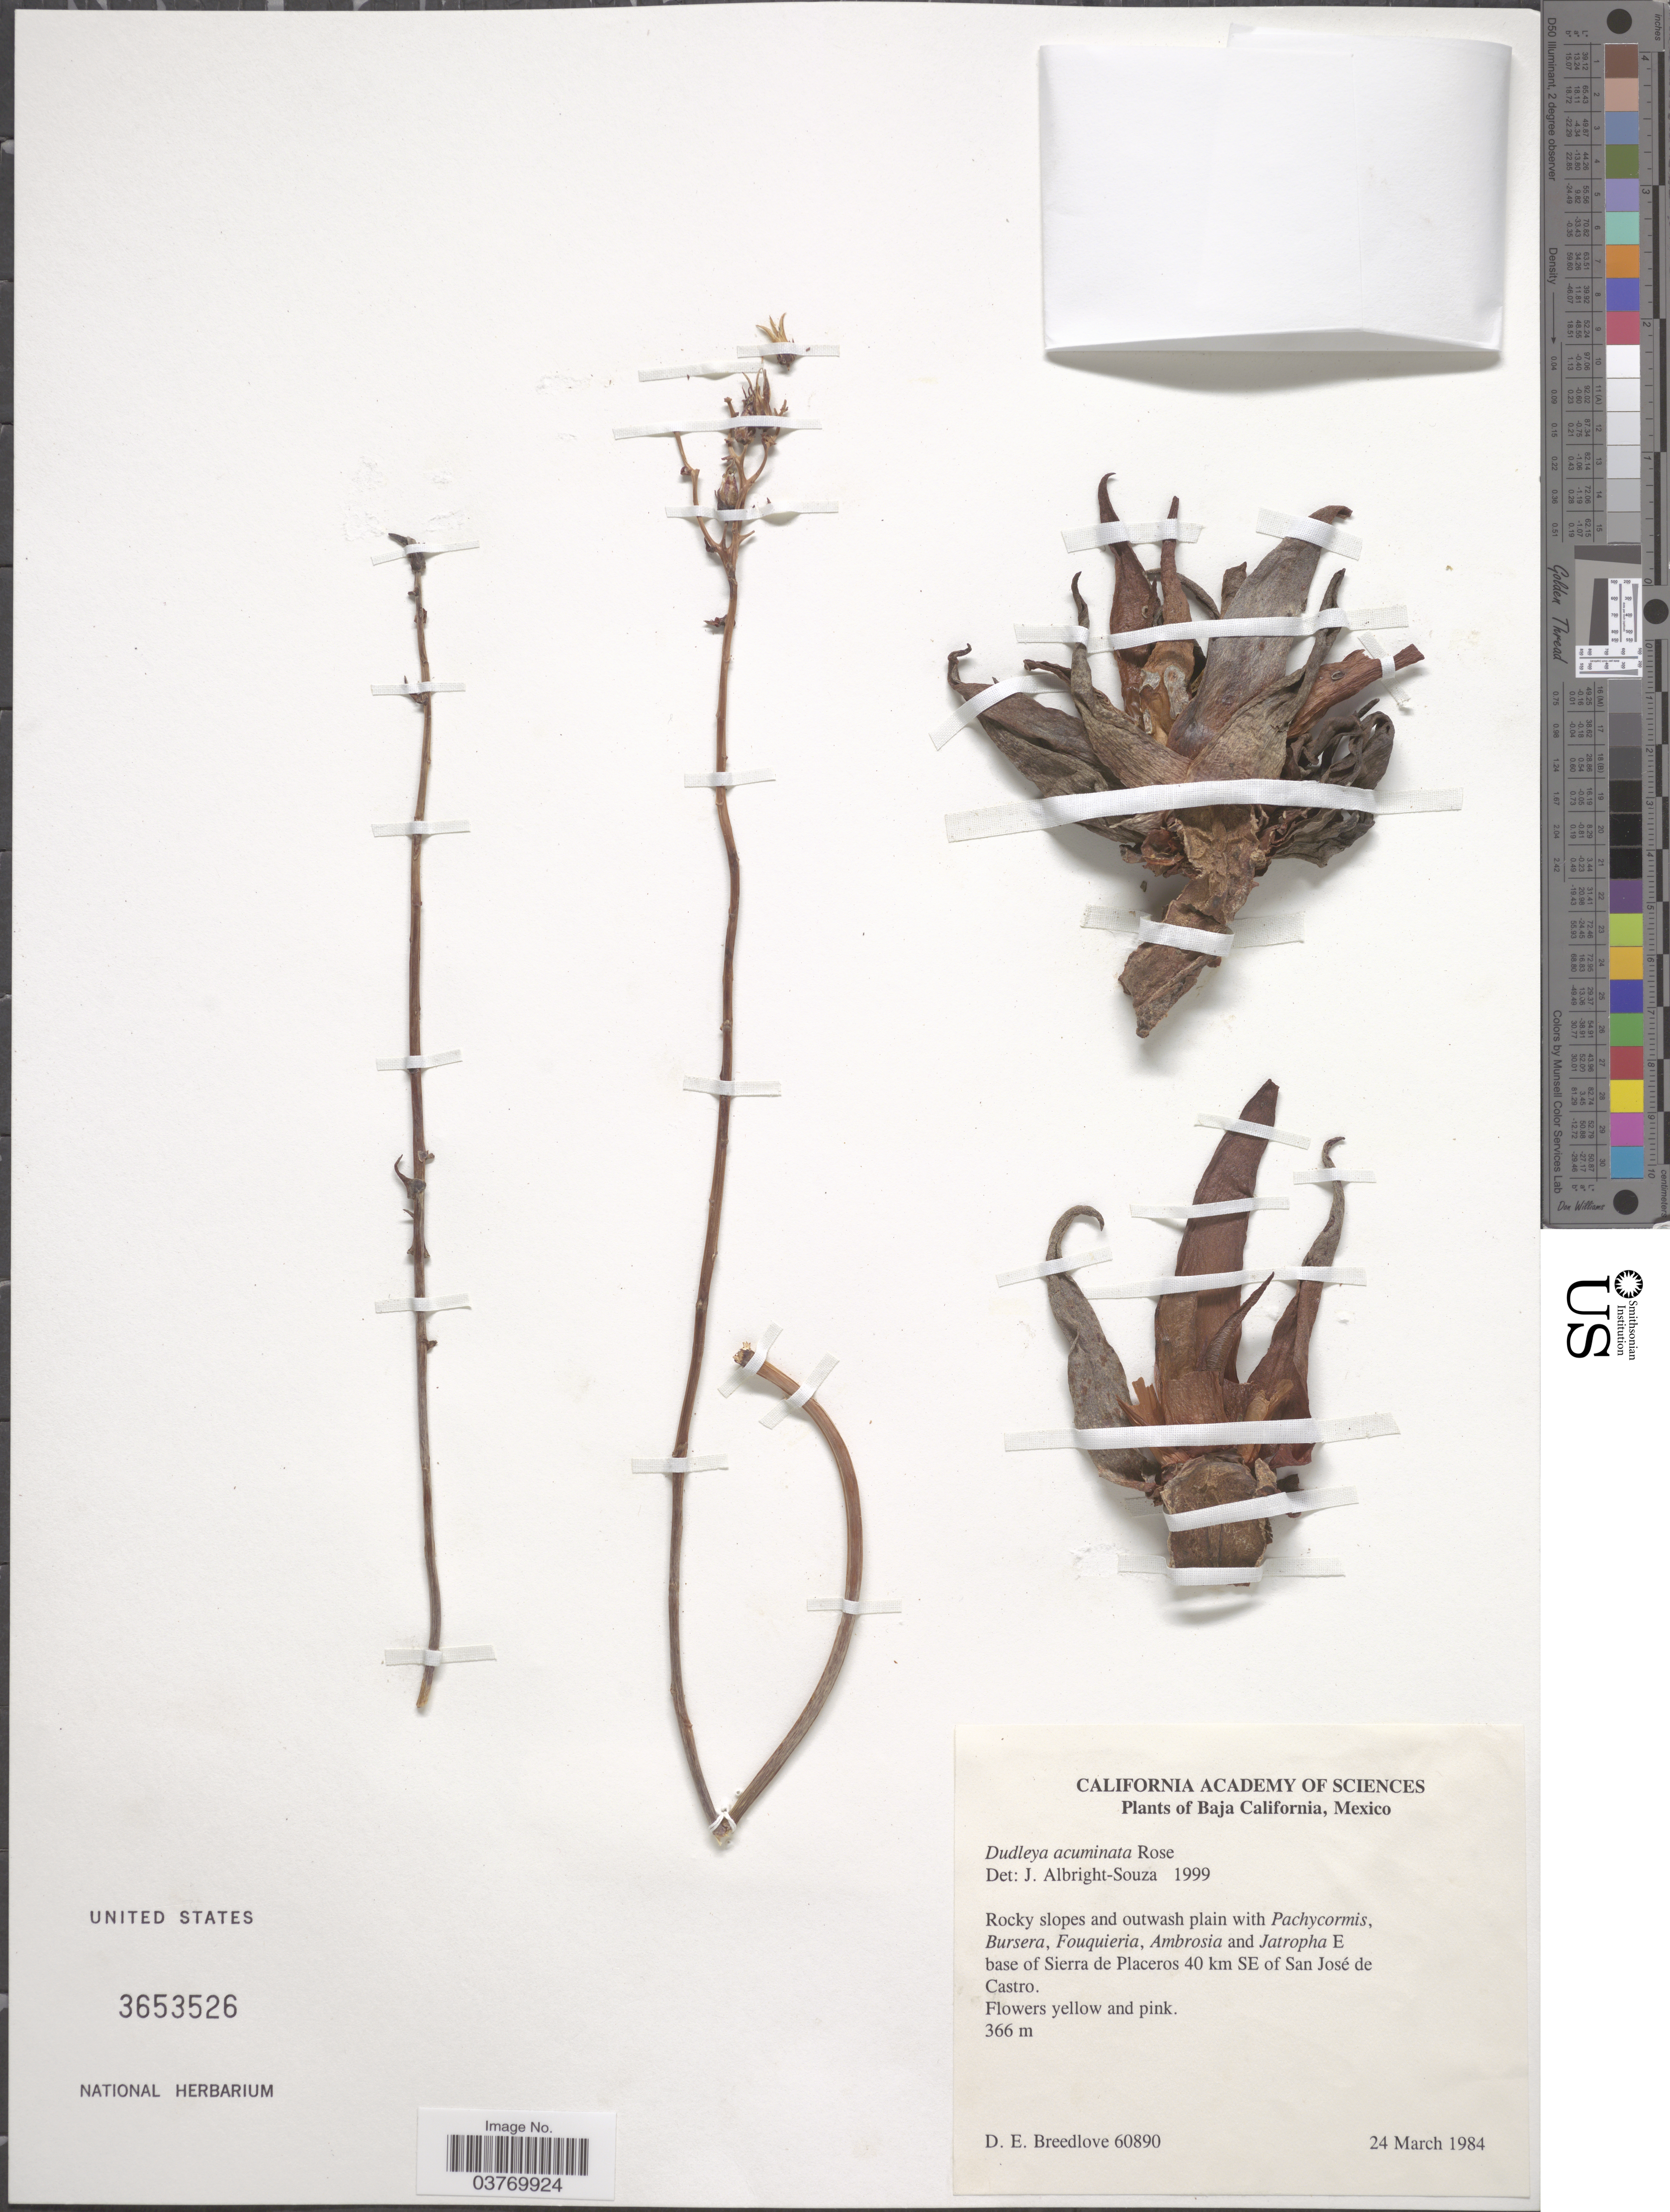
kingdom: Plantae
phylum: Tracheophyta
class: Magnoliopsida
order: Saxifragales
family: Crassulaceae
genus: Dudleya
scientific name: Dudleya acuminata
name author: Rose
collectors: D. E. Breedlove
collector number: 60890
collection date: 1984-03-24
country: Mexico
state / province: Baja California Norte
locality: Base of Sierra de Placeros 40 km SE of San José de Castro.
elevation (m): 366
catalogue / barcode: US 3653526